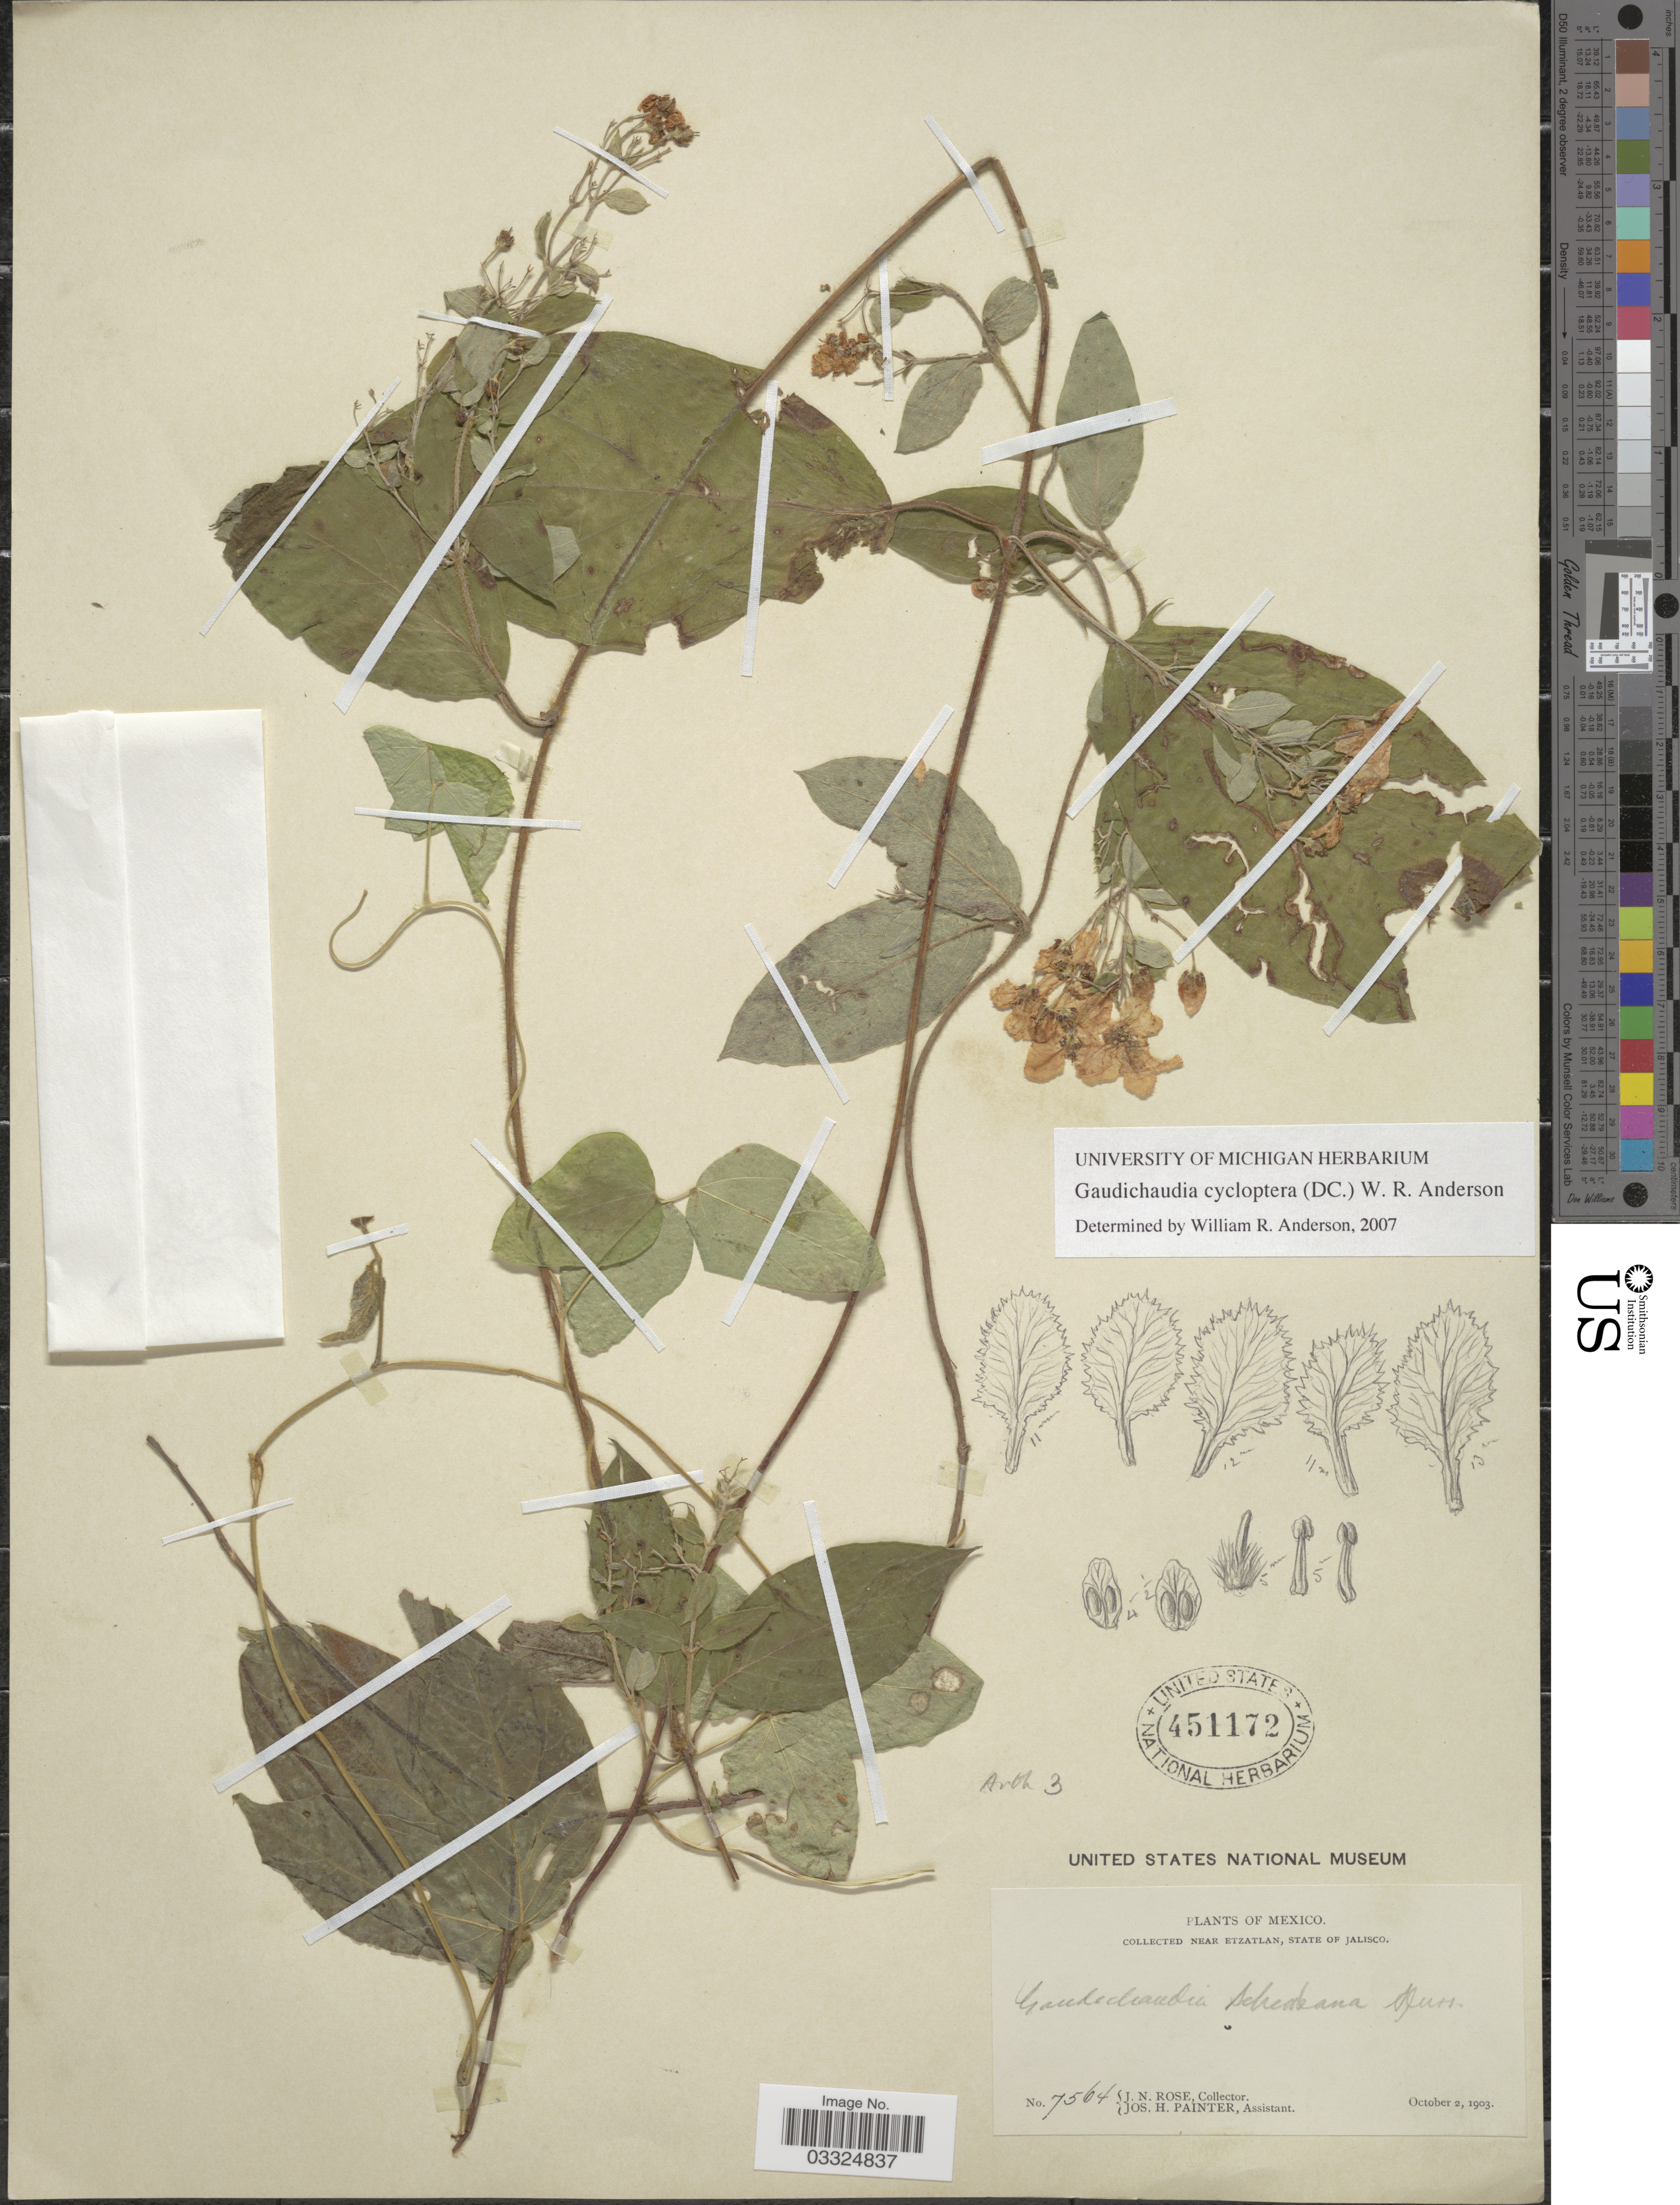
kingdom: Plantae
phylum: Tracheophyta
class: Magnoliopsida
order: Malpighiales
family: Malpighiaceae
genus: Gaudichaudia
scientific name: Gaudichaudia cycloptera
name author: (Moc. & Sessé ex DC.) W.R. Anderson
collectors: J. N. Rose & J. H. Painter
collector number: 7564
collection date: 1903-10-02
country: Mexico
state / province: Jalisco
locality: Near Etzatlan.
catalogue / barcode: US 451172